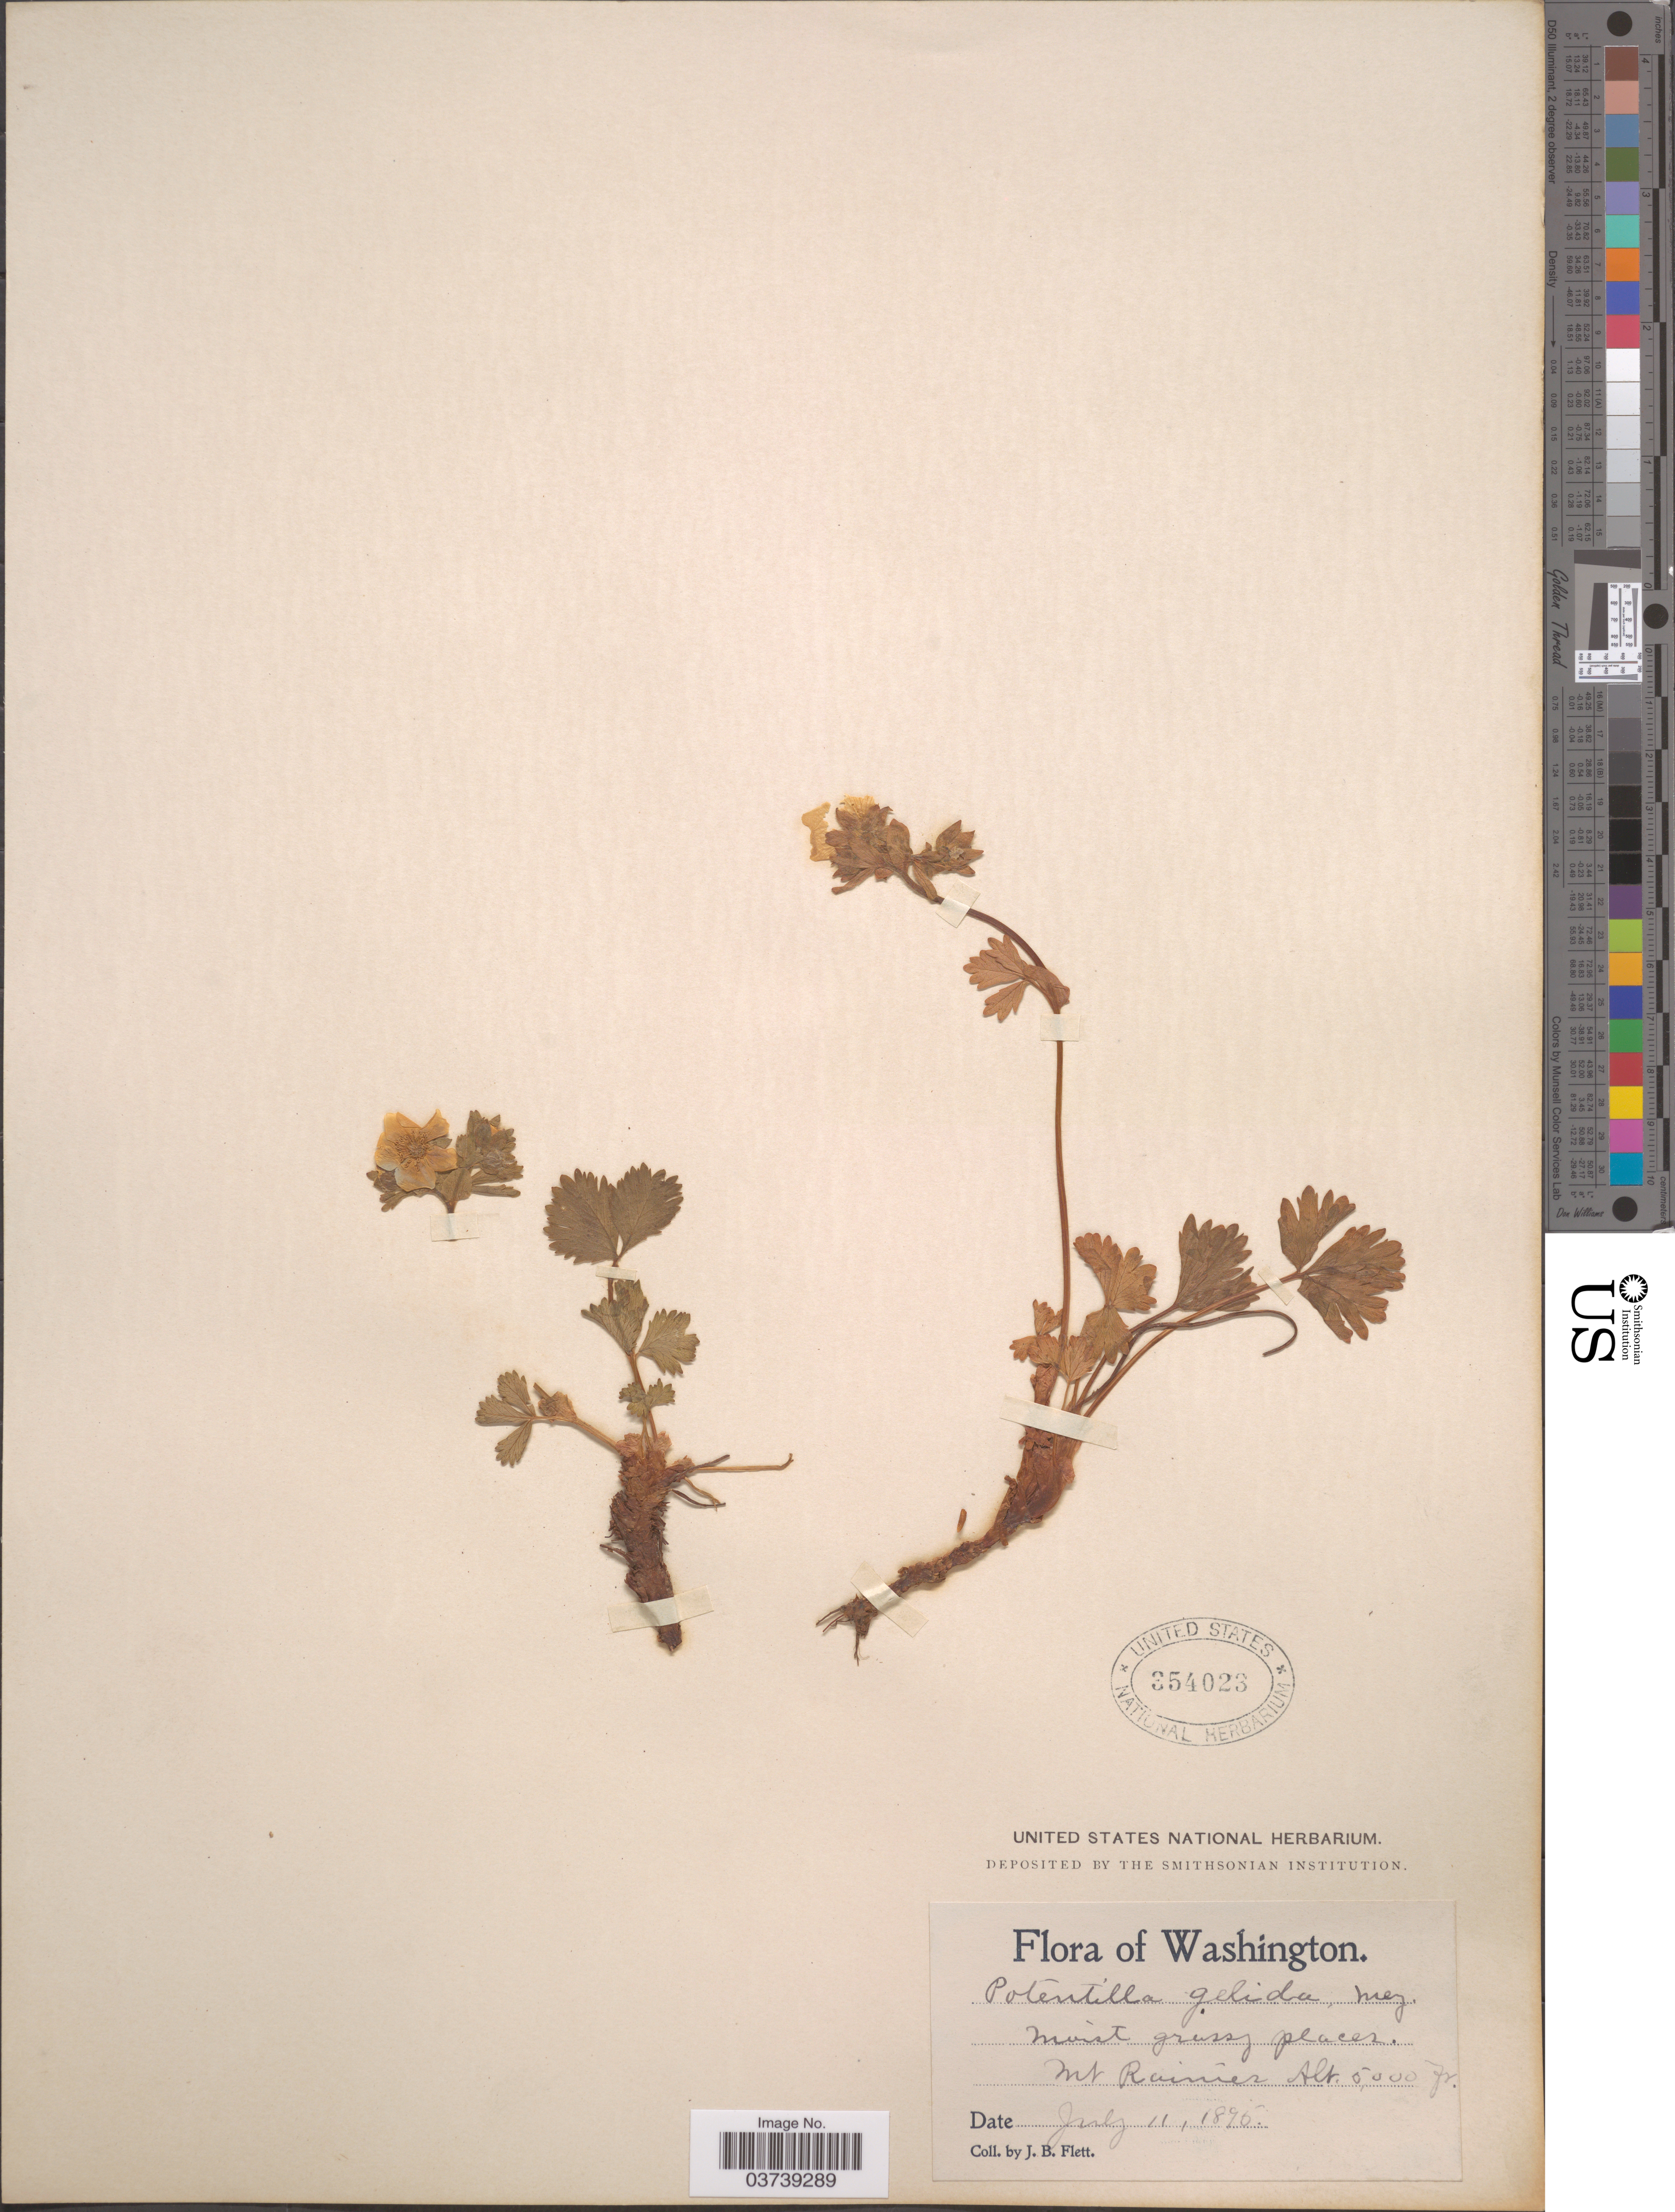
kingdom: Plantae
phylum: Tracheophyta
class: Magnoliopsida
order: Rosales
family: Rosaceae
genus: Potentilla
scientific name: Potentilla flabellifolia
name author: Hook. ex Torr. & A. Gray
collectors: J. Flett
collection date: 1896-07-11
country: United States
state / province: Washington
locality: Mt. Rainier.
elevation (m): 1524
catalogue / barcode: US 354023